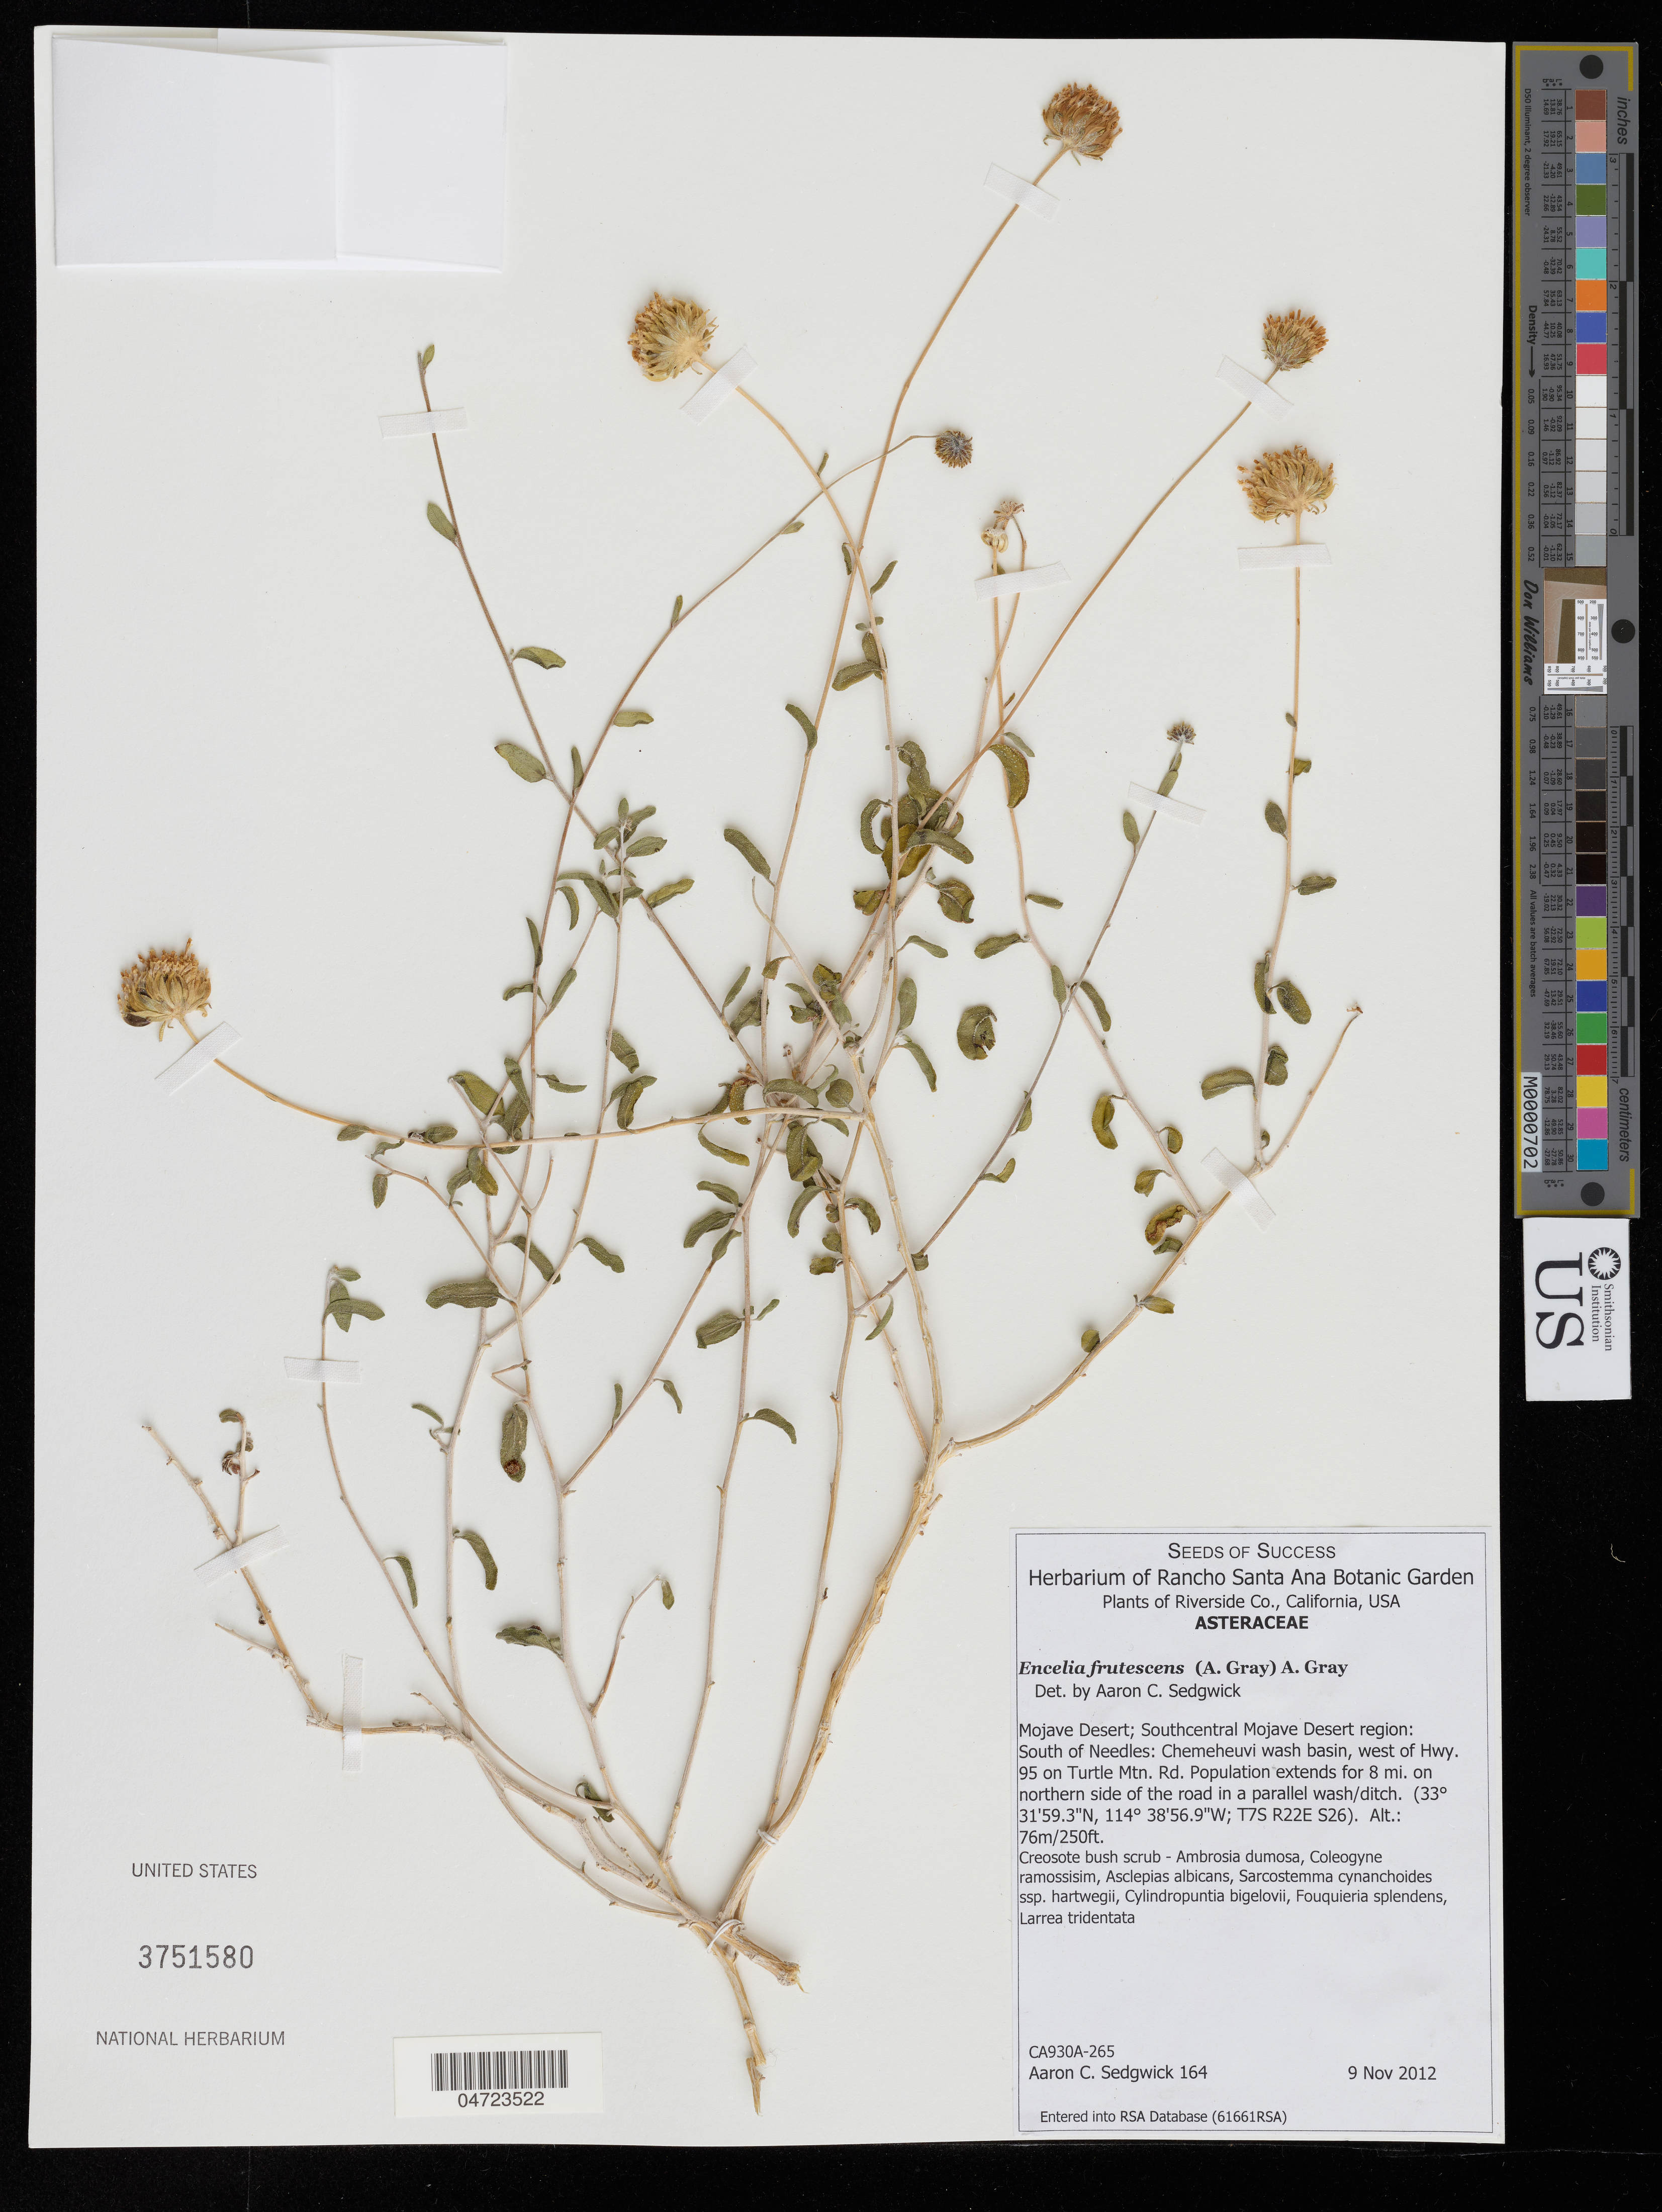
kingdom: Plantae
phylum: Tracheophyta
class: Magnoliopsida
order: Asterales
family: Asteraceae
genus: Encelia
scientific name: Encelia frutescens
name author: (A. Gray) A. Gray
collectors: A. Sedgwick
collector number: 164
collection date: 2012-11-09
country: United States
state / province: California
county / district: Riverside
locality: Riverside Co. Mojave Desert; Southcentral Mojave Desert region: South of Needles: Chemeheuvi wash basin, west of Hwy. 95 on Turtle Mtn. Rd. Population extends for 8 mi. on northern side of the road in a parallel wash/ditch. (T7S R22E S26).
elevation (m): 76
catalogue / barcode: US 3751580